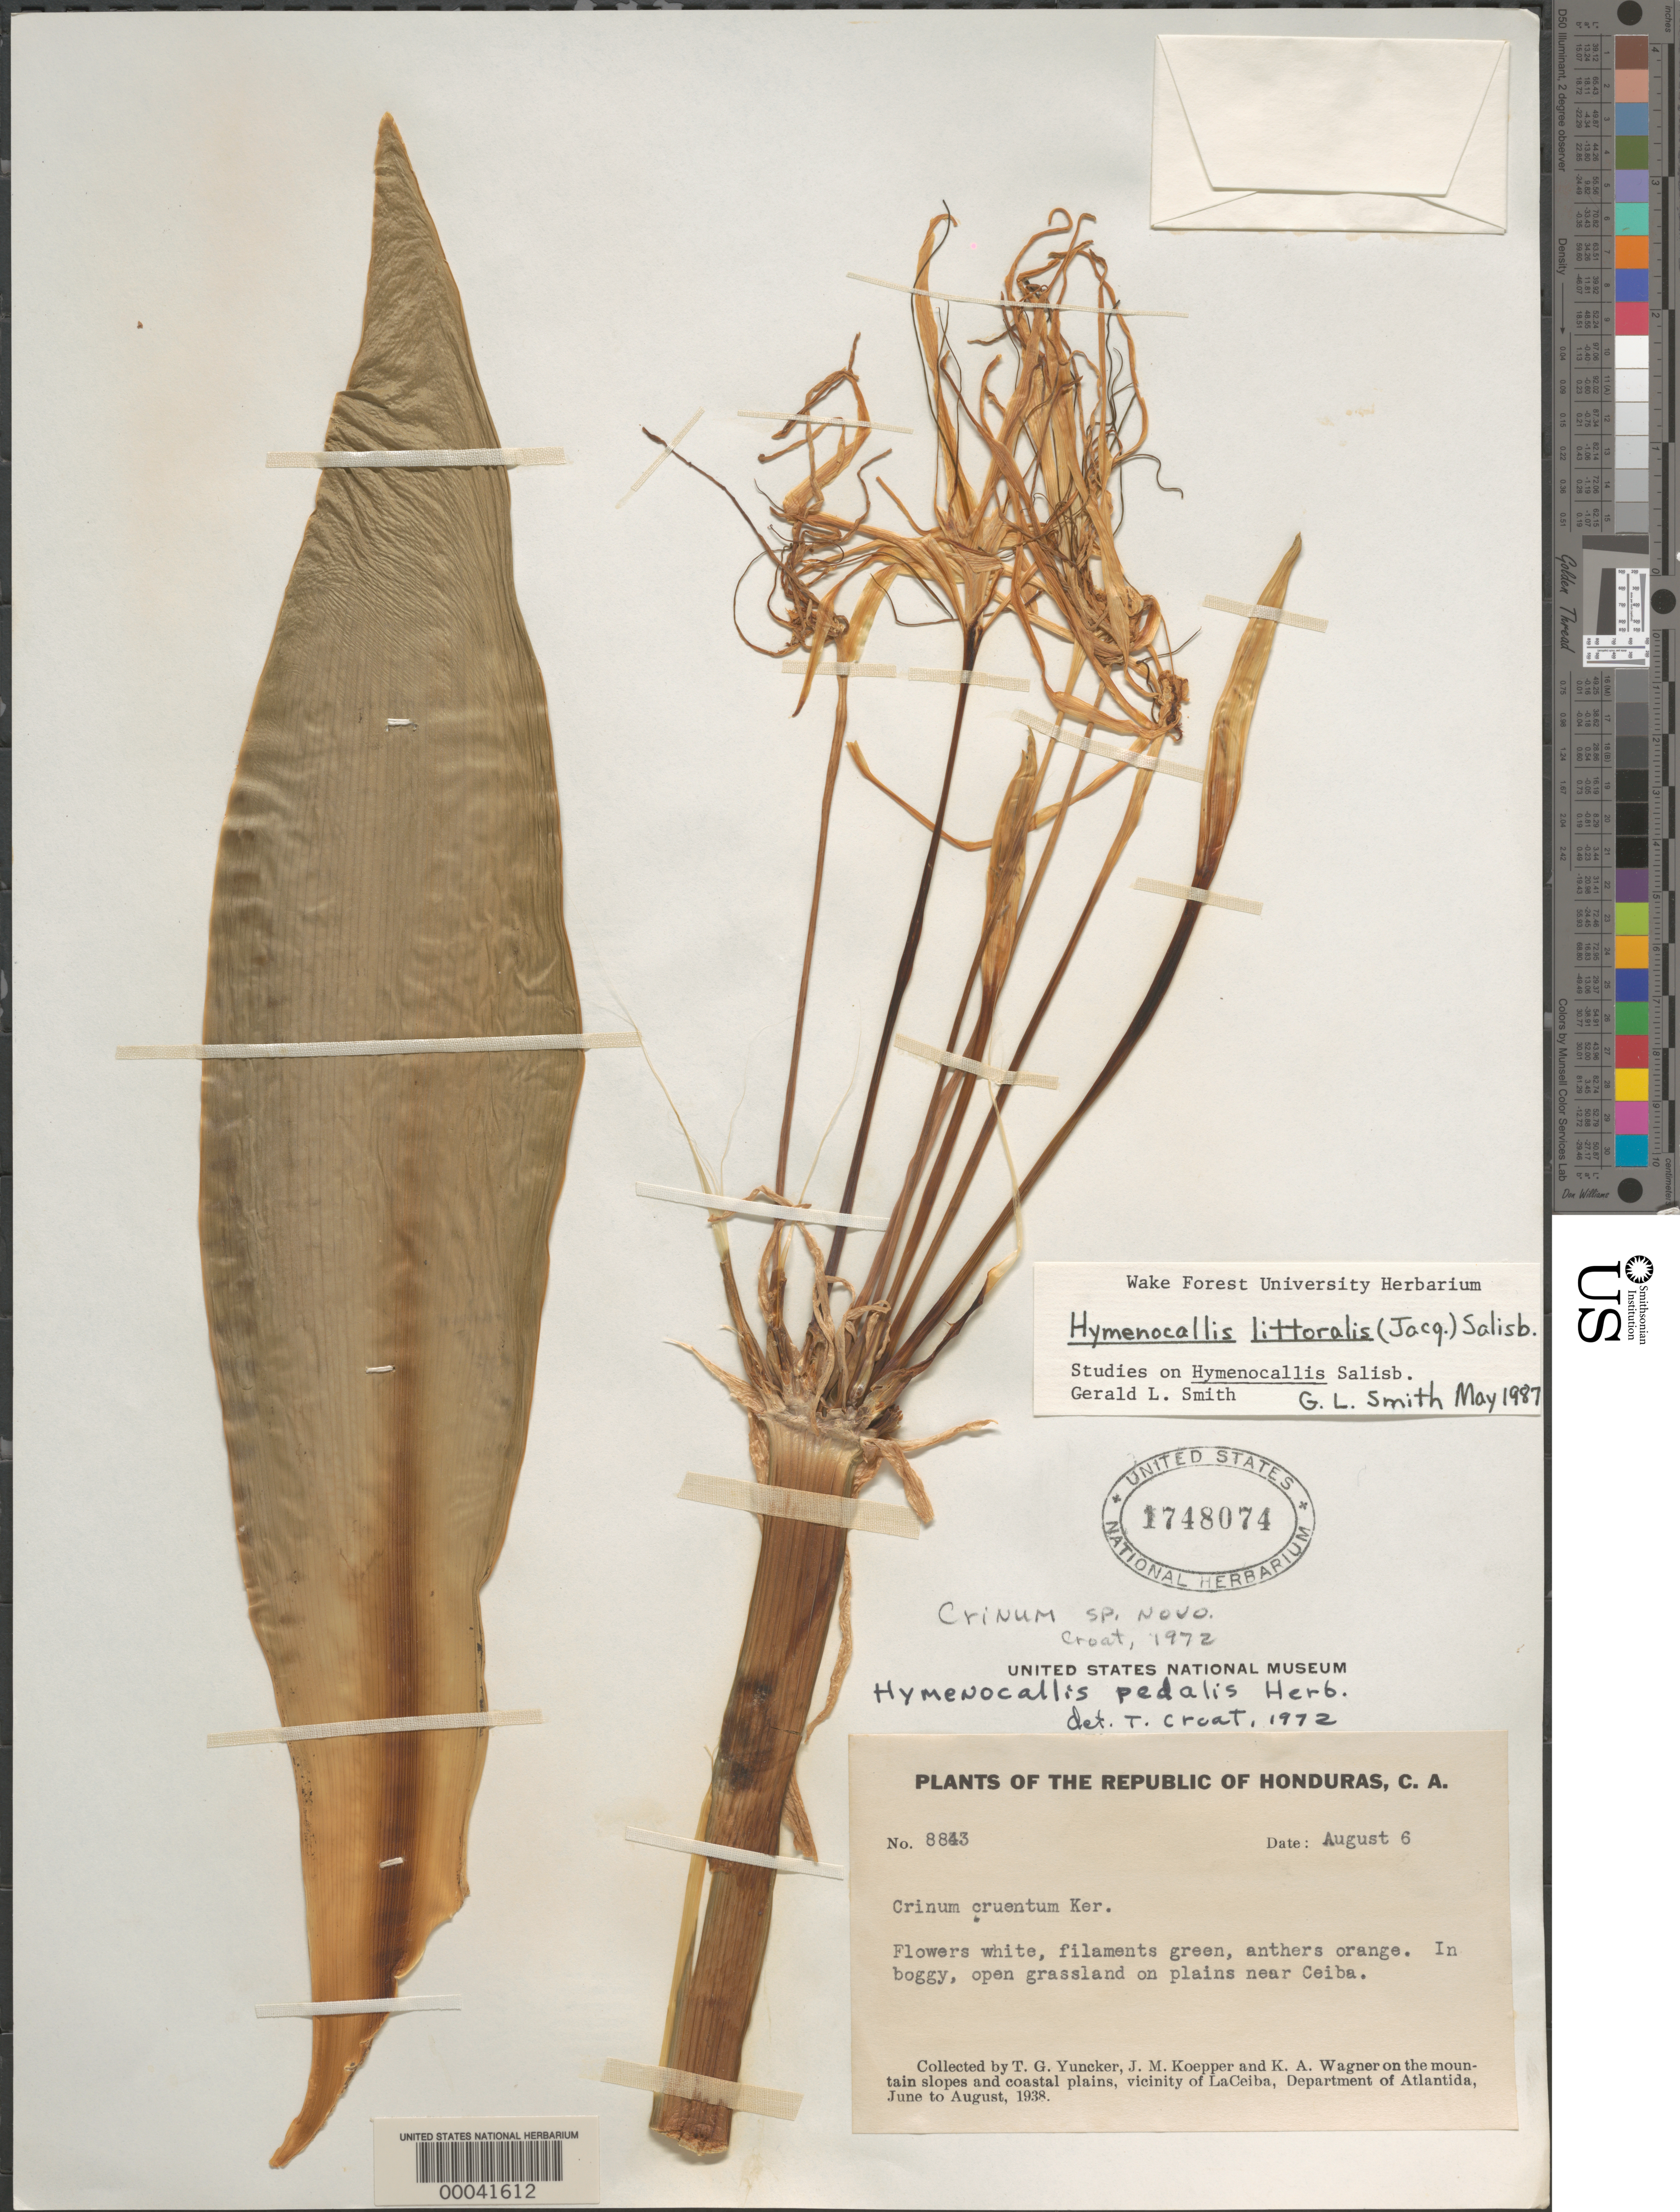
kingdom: Plantae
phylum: Tracheophyta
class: Liliopsida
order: Asparagales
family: Amaryllidaceae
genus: Hymenocallis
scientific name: Hymenocallis littoralis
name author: (Jacq.) Salisb.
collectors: T. G. Yuncker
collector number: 8843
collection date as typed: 06 Aug 1938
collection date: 1938-08-06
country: Honduras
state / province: Atlántida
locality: Vicinity of La Ceiba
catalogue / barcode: US 1748074